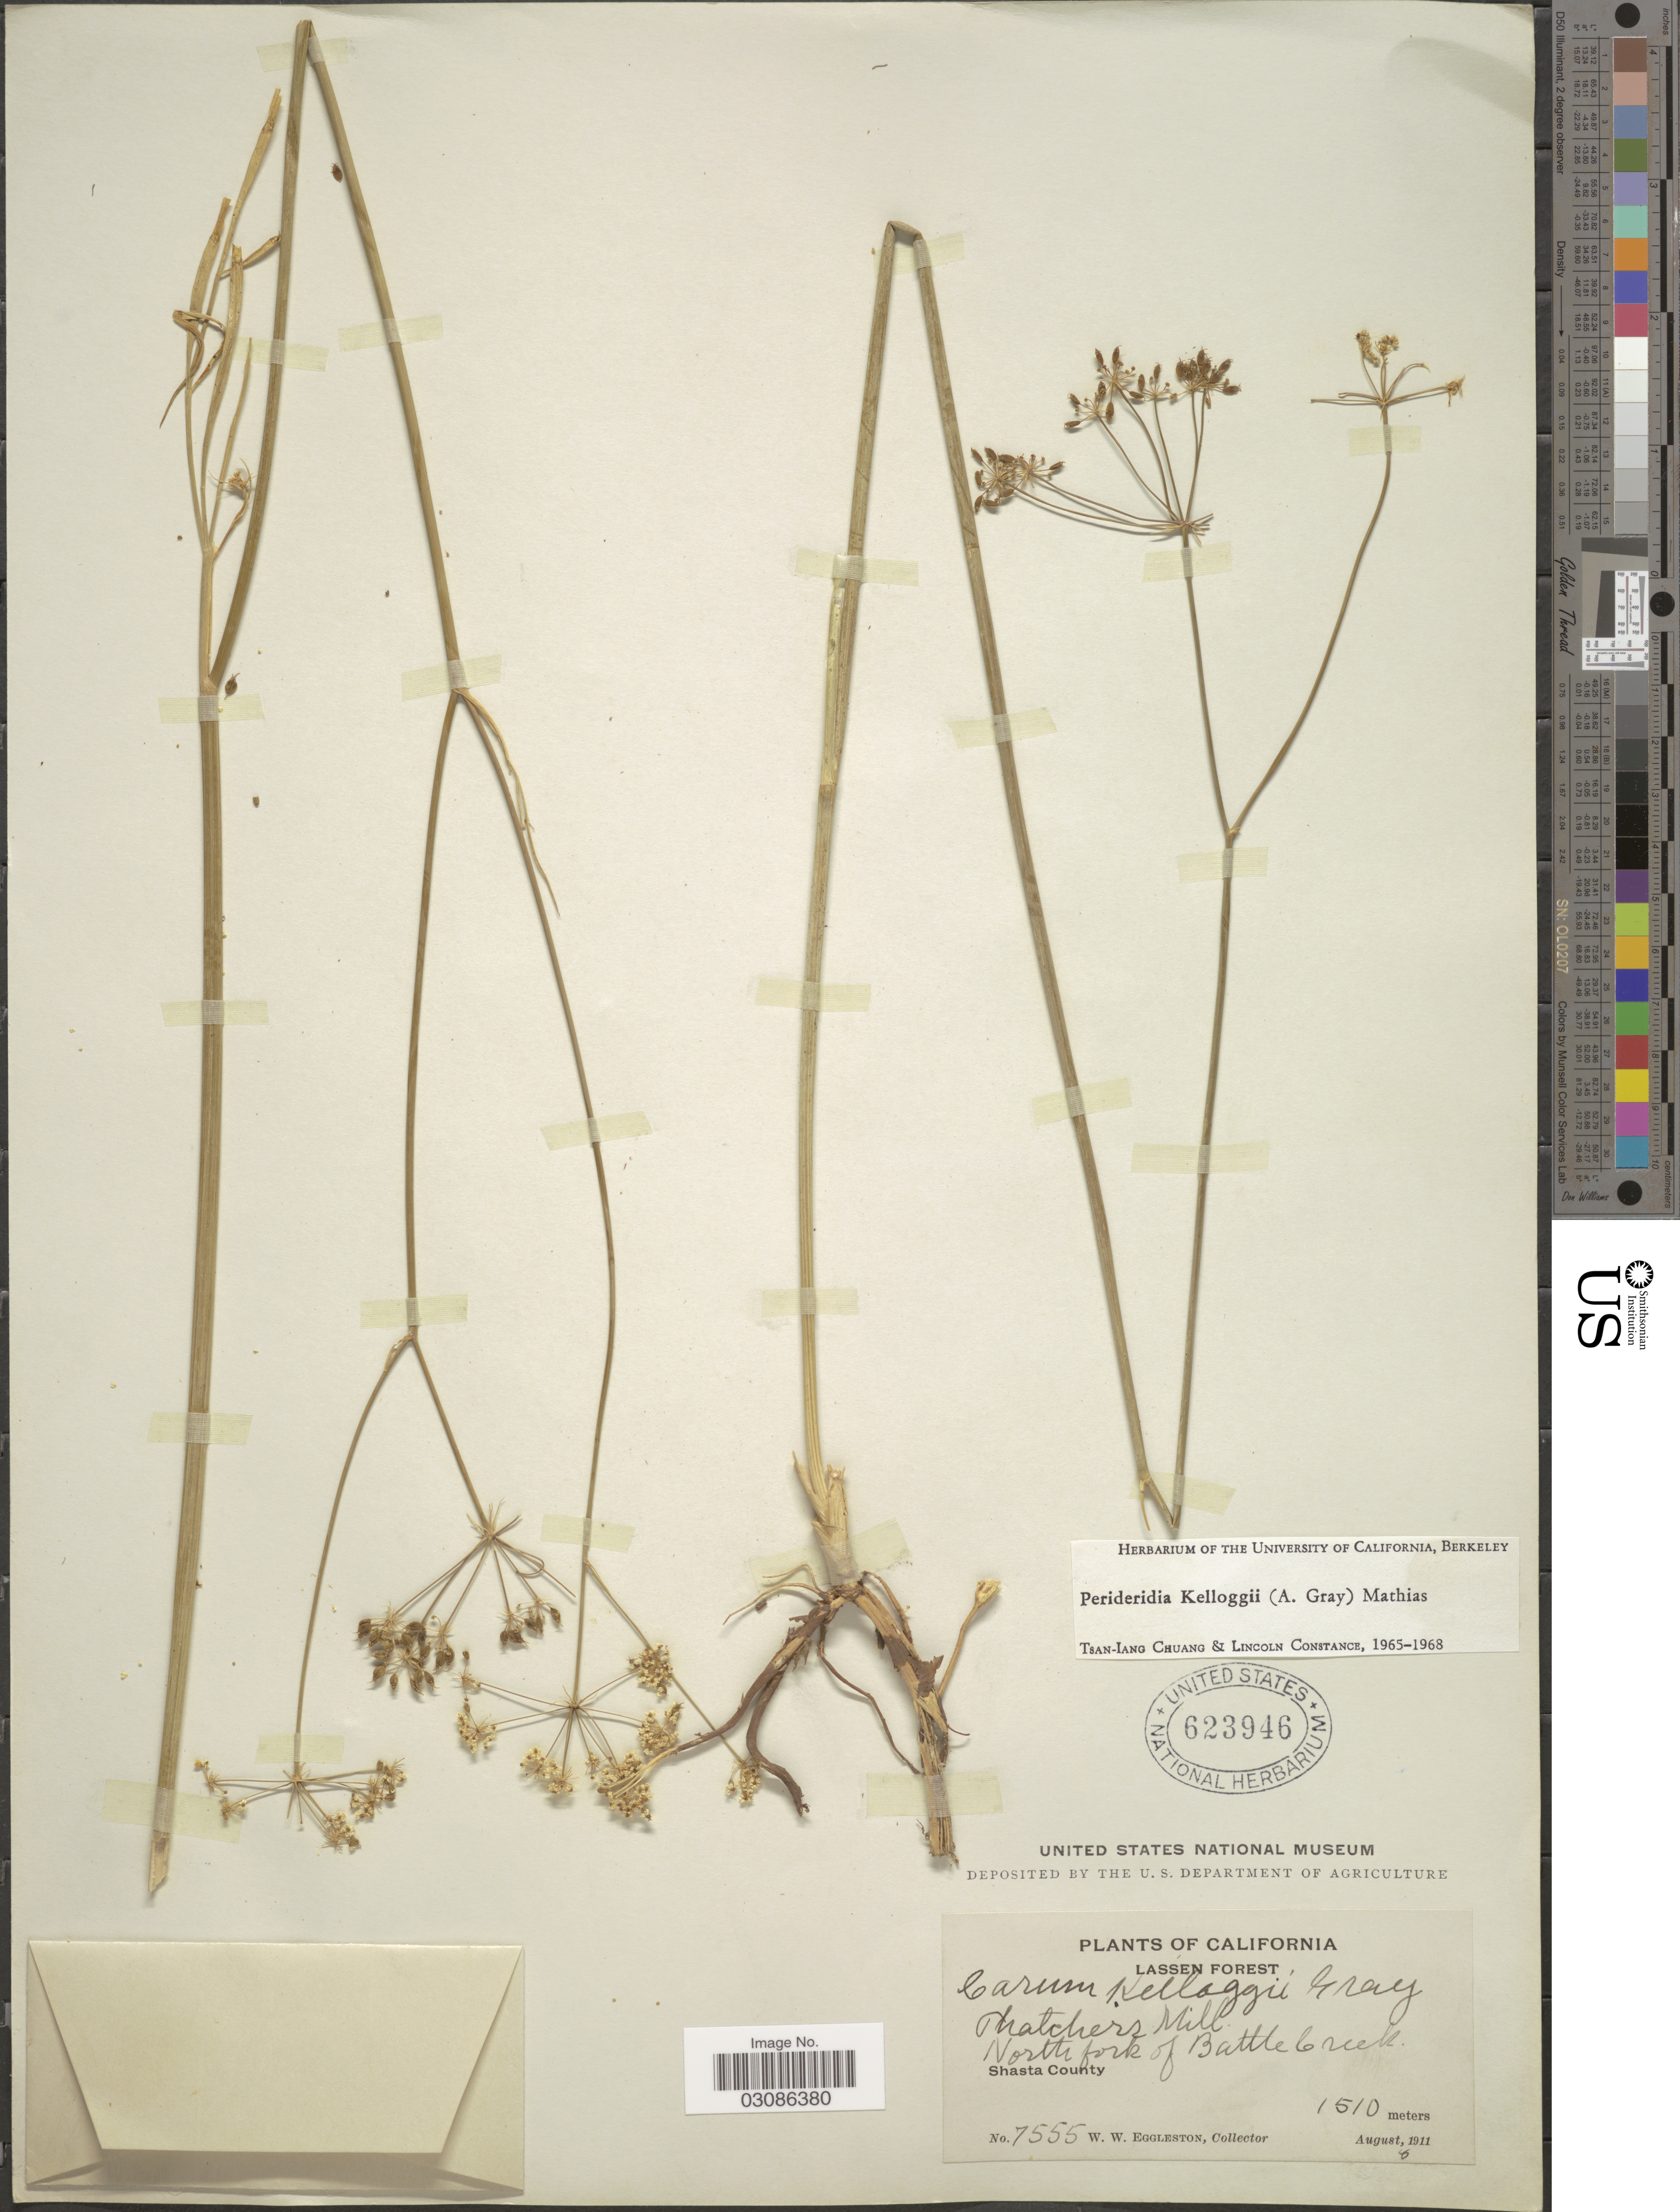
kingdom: Plantae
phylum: Tracheophyta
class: Magnoliopsida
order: Apiales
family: Apiaceae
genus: Perideridia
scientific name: Perideridia kelloggii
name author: (A. Gray) Mathias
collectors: W. W. Eggleston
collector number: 7555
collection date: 1911-08-08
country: United States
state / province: California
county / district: Shasta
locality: Lassen Forest, Thatchers Mill, North fork of Battle Creek, Shasta County.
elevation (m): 1510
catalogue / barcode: US 623946